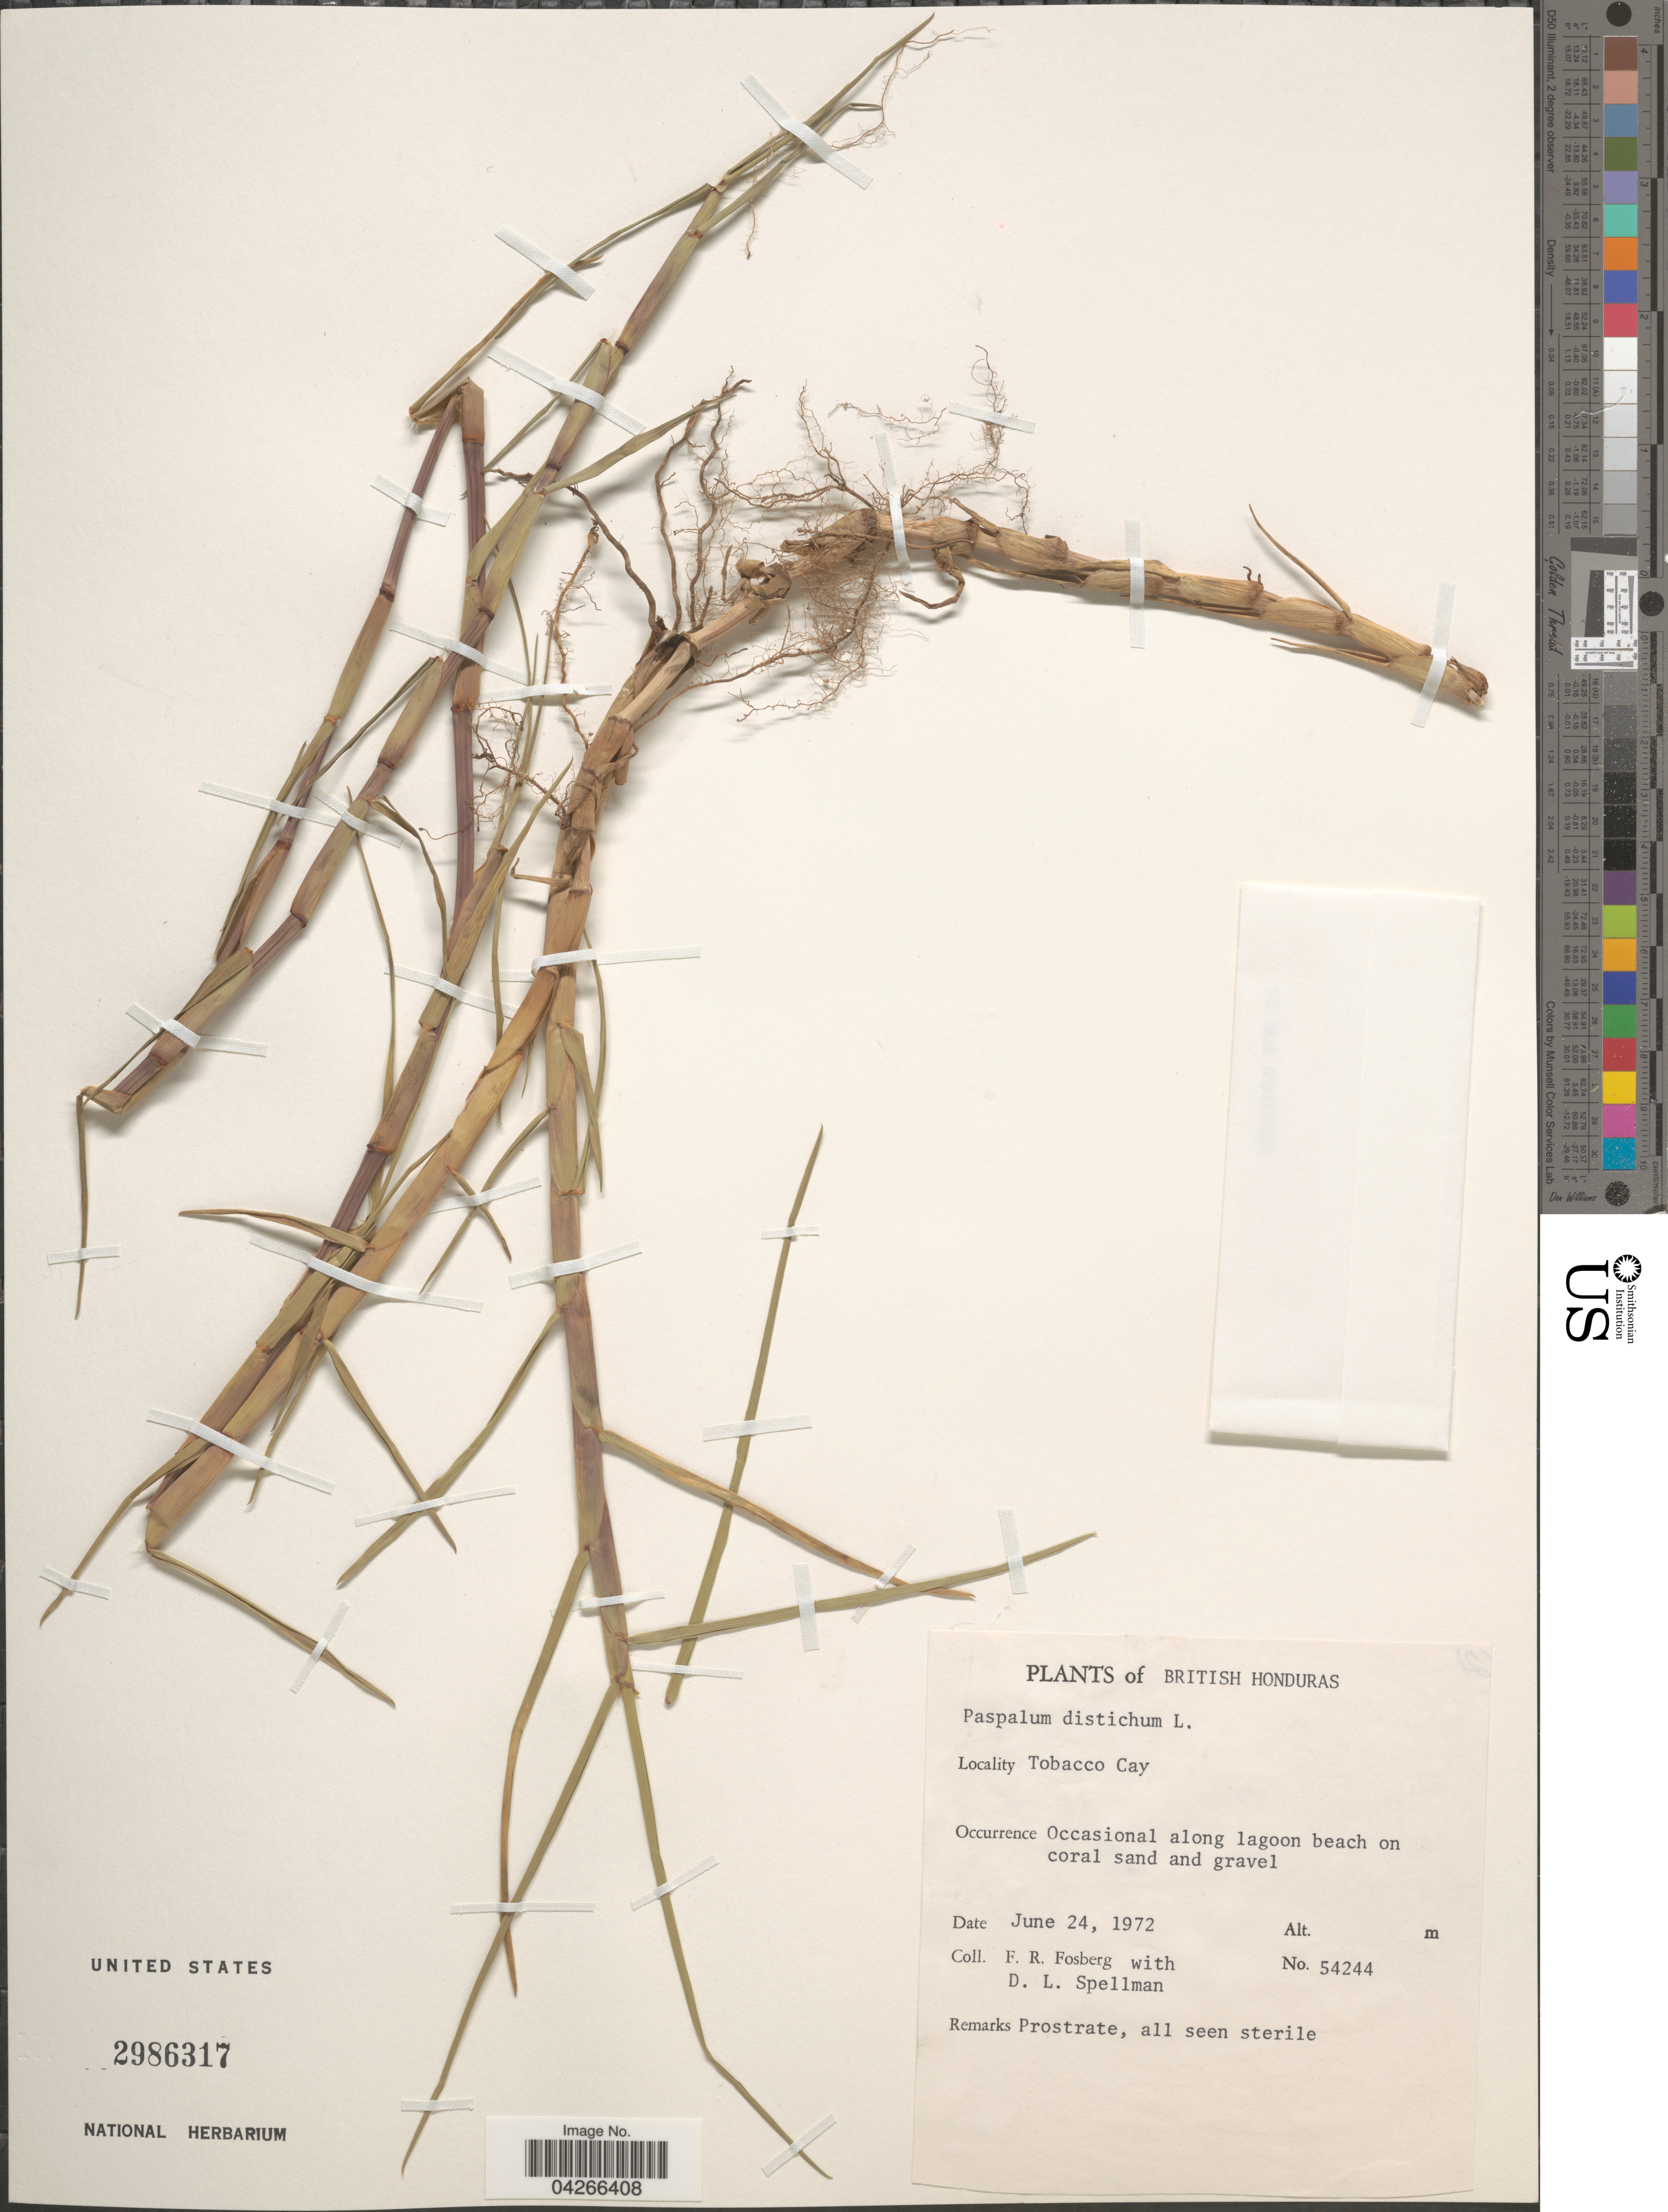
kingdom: Plantae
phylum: Tracheophyta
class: Liliopsida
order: Poales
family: Poaceae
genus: Paspalum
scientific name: Paspalum distichum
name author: L.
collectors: F. R. Fosberg & D. L. Spellman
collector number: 54244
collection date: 1972-06-24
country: Belize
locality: British Honduras. Tobacco Cay. Occasional along lagoon beach on coral sand and gravel.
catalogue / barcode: US 2986317